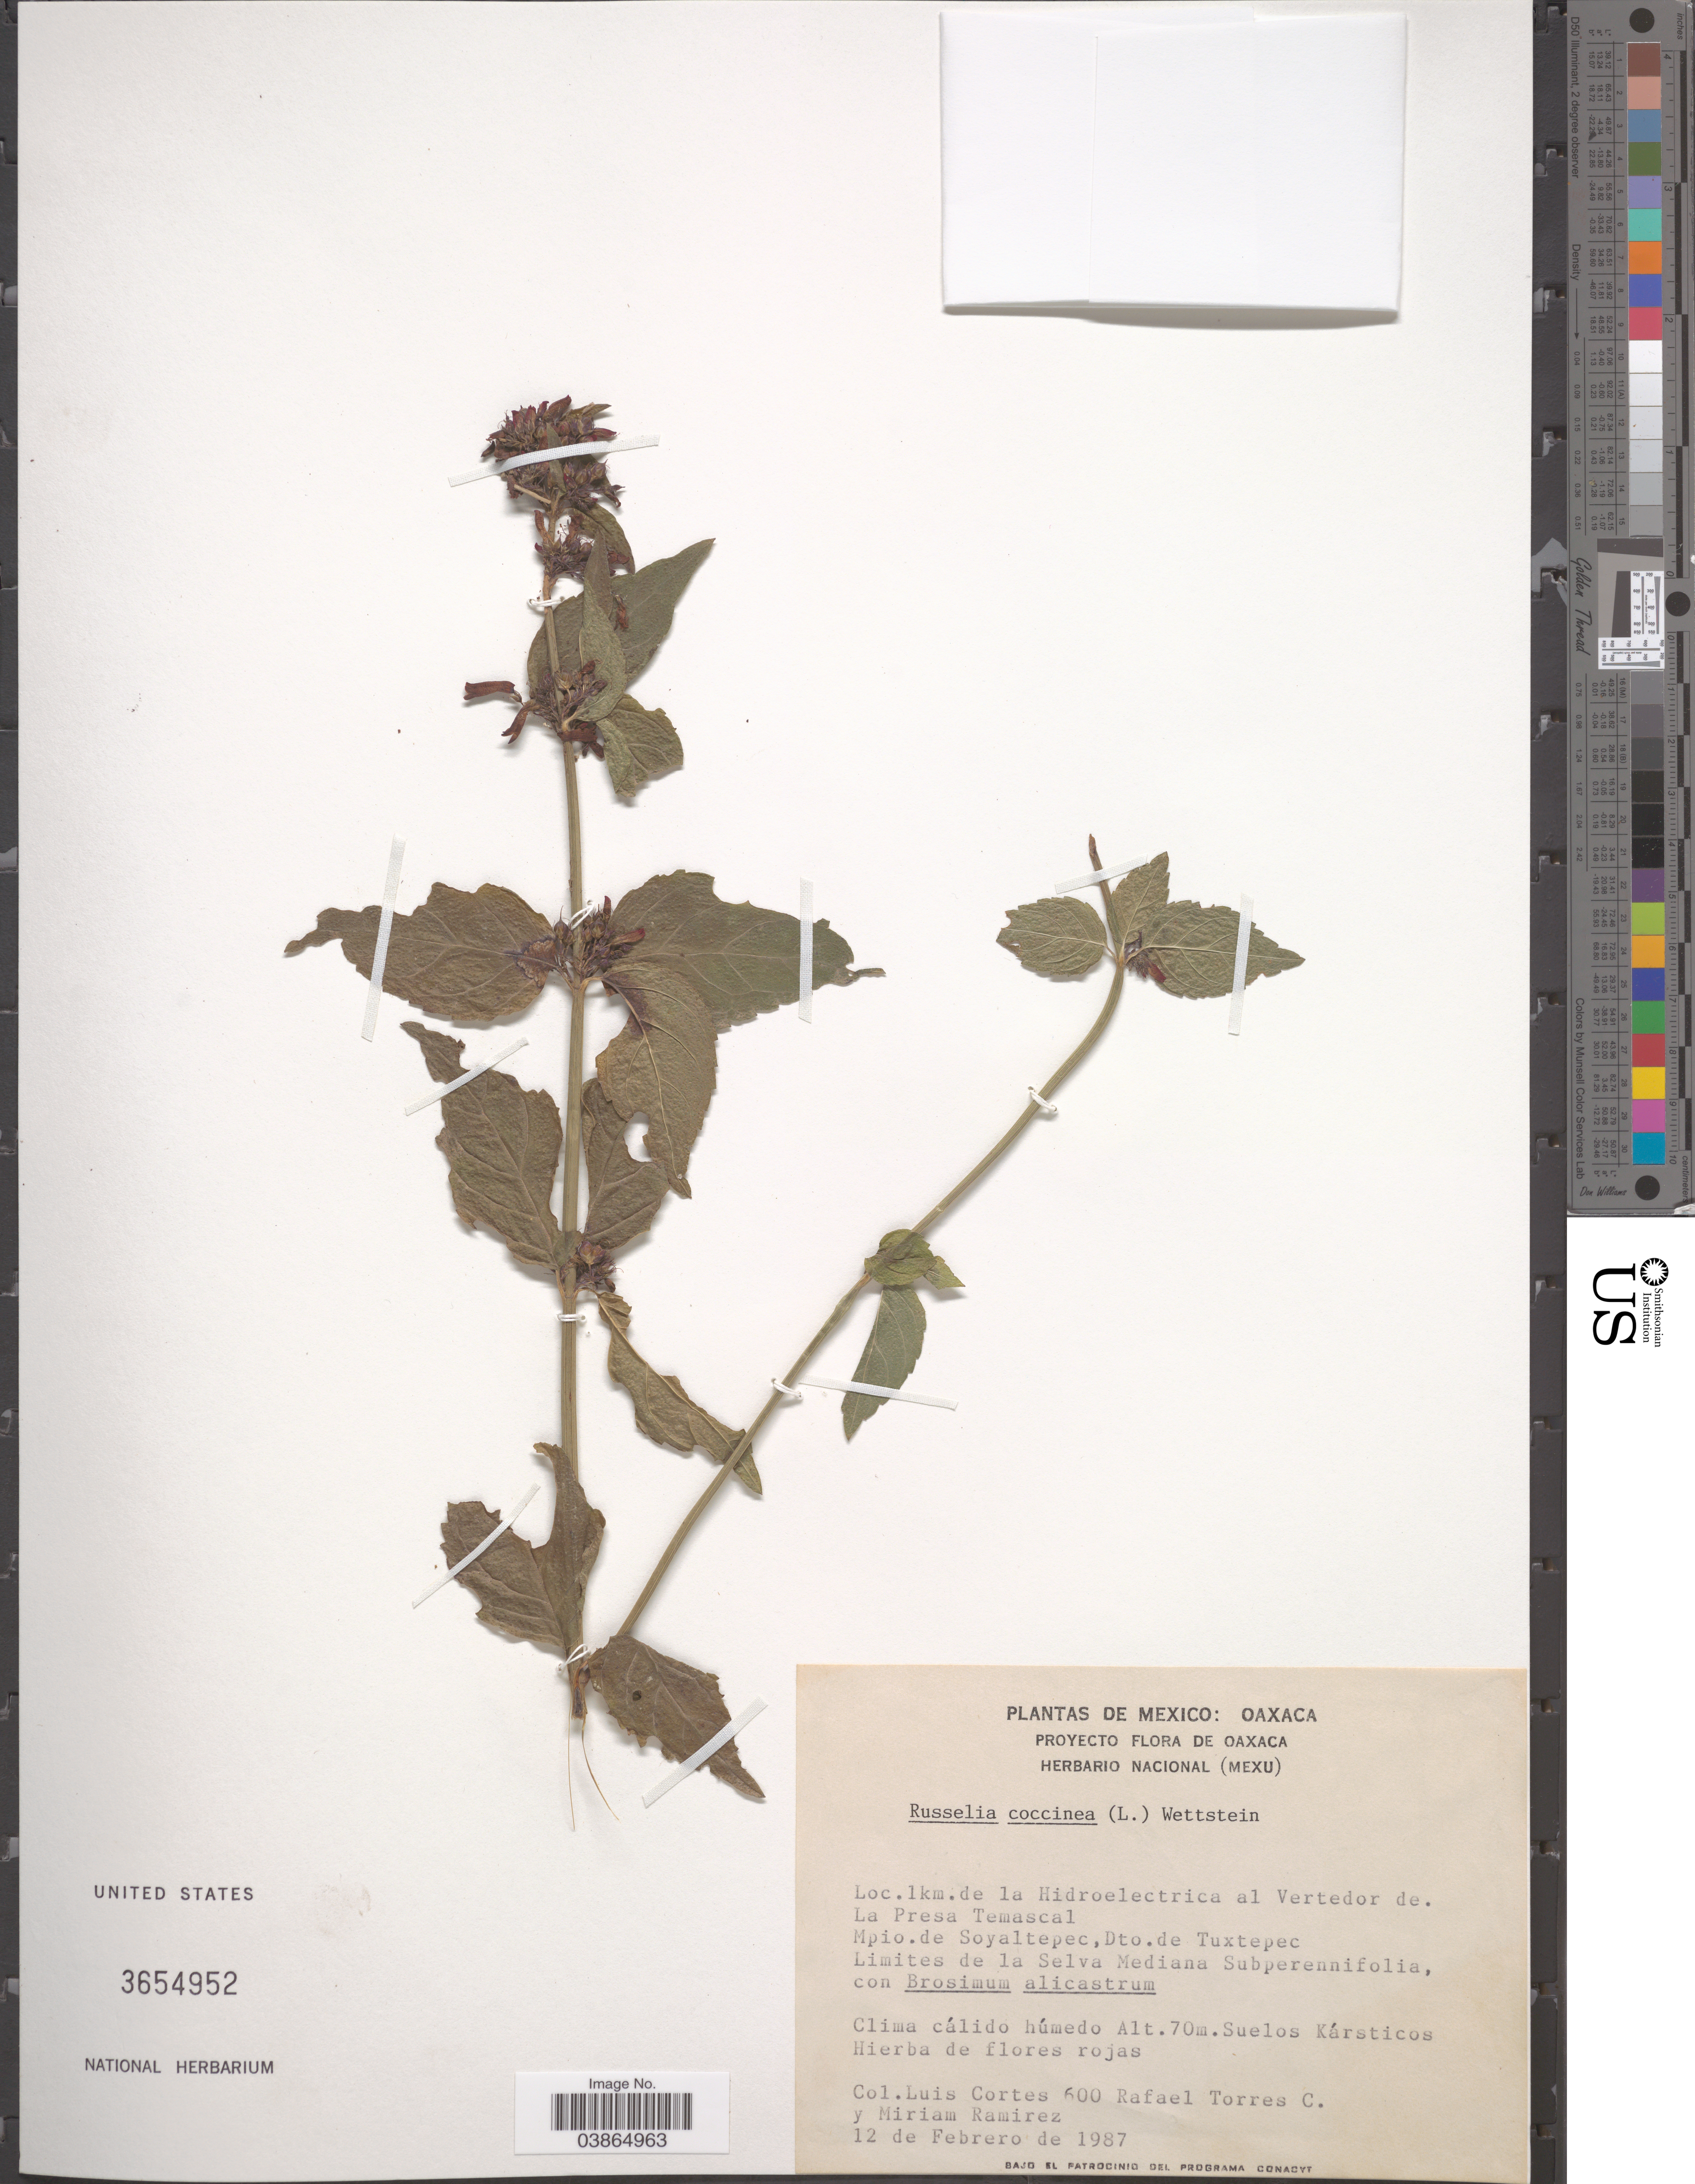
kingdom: Plantae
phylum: Tracheophyta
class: Magnoliopsida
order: Lamiales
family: Plantaginaceae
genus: Russelia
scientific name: Russelia coccinea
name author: (L.) Wettst.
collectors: L. Cortes, R. Torres C. & M. Ramirez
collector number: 600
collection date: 1987-02-12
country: Mexico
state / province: Oaxaca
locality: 1km. de la Hidroelectrica al Vertedor de. La Presa Temascal. Mpio. de Soyaltepec, Dto. de Tuxtepec. Limites de la Selva Mediana Subperennifolia.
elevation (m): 70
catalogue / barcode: US 3654952